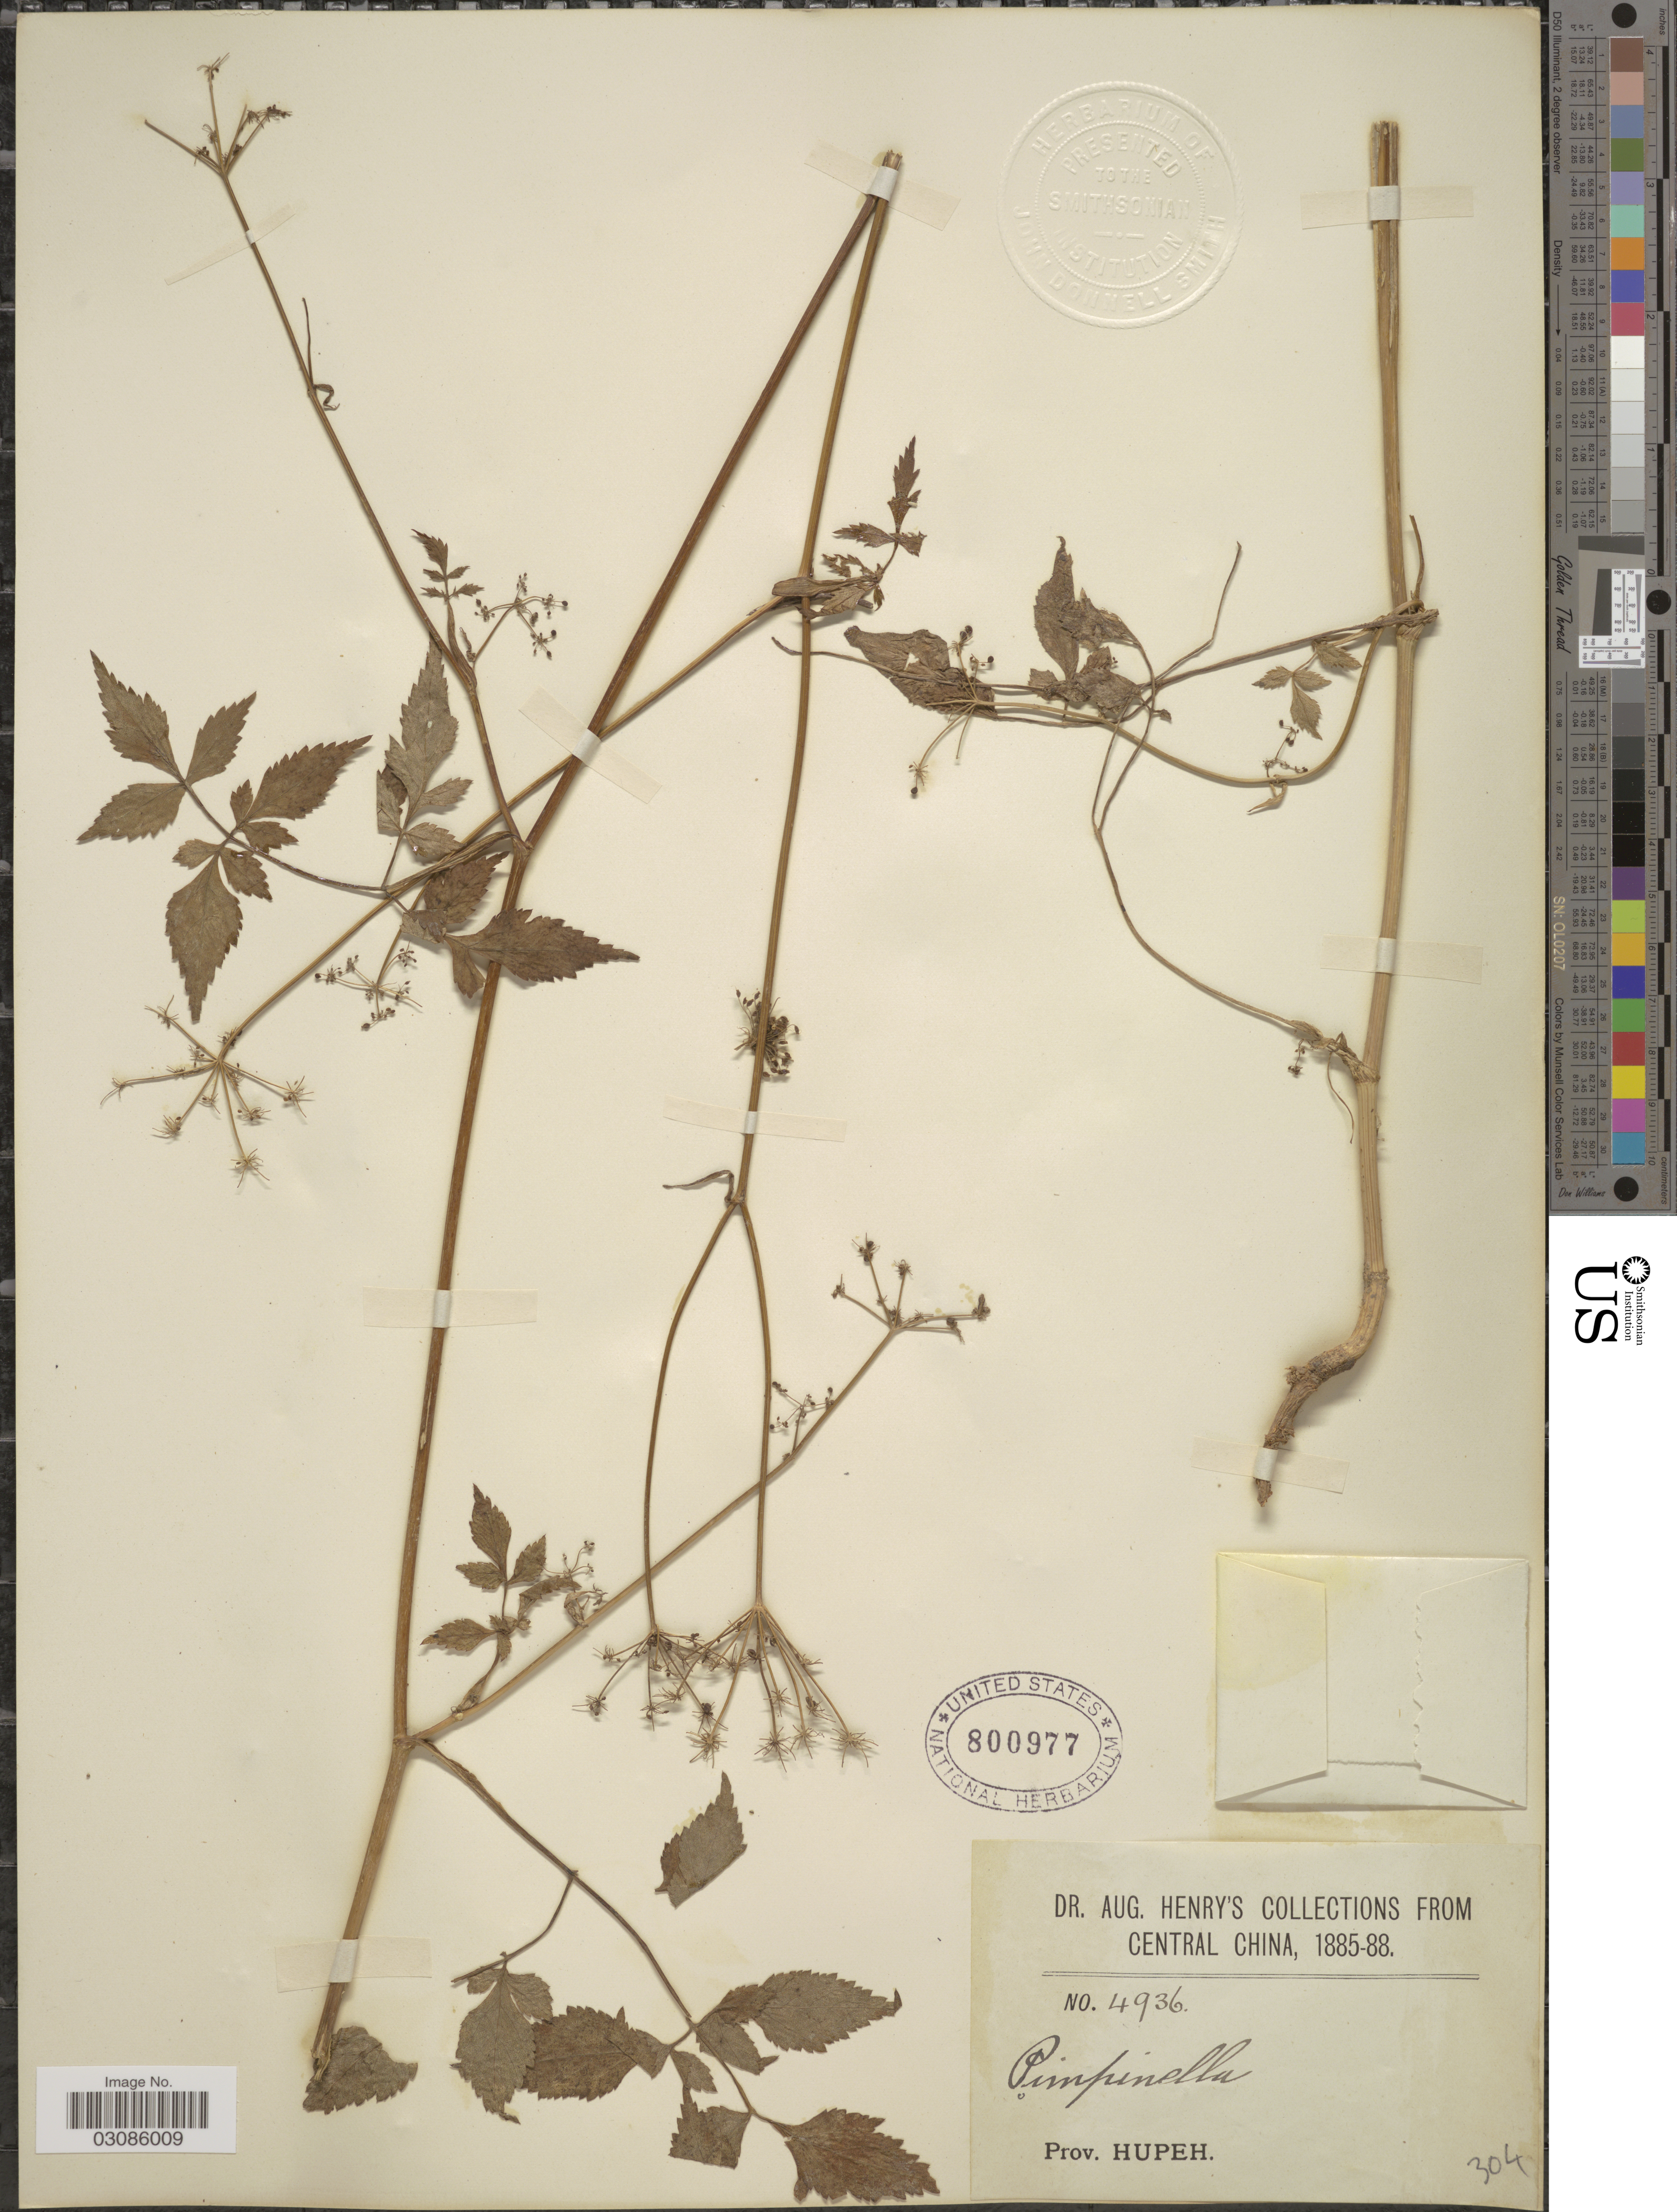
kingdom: Plantae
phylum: Tracheophyta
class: Magnoliopsida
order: Apiales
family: Apiaceae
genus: Pimpinella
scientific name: Pimpinella sp.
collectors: A. Henry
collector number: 4936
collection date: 1885/1888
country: China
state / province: Hubei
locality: Central China, Prov. Hupeh.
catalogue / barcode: US 800977